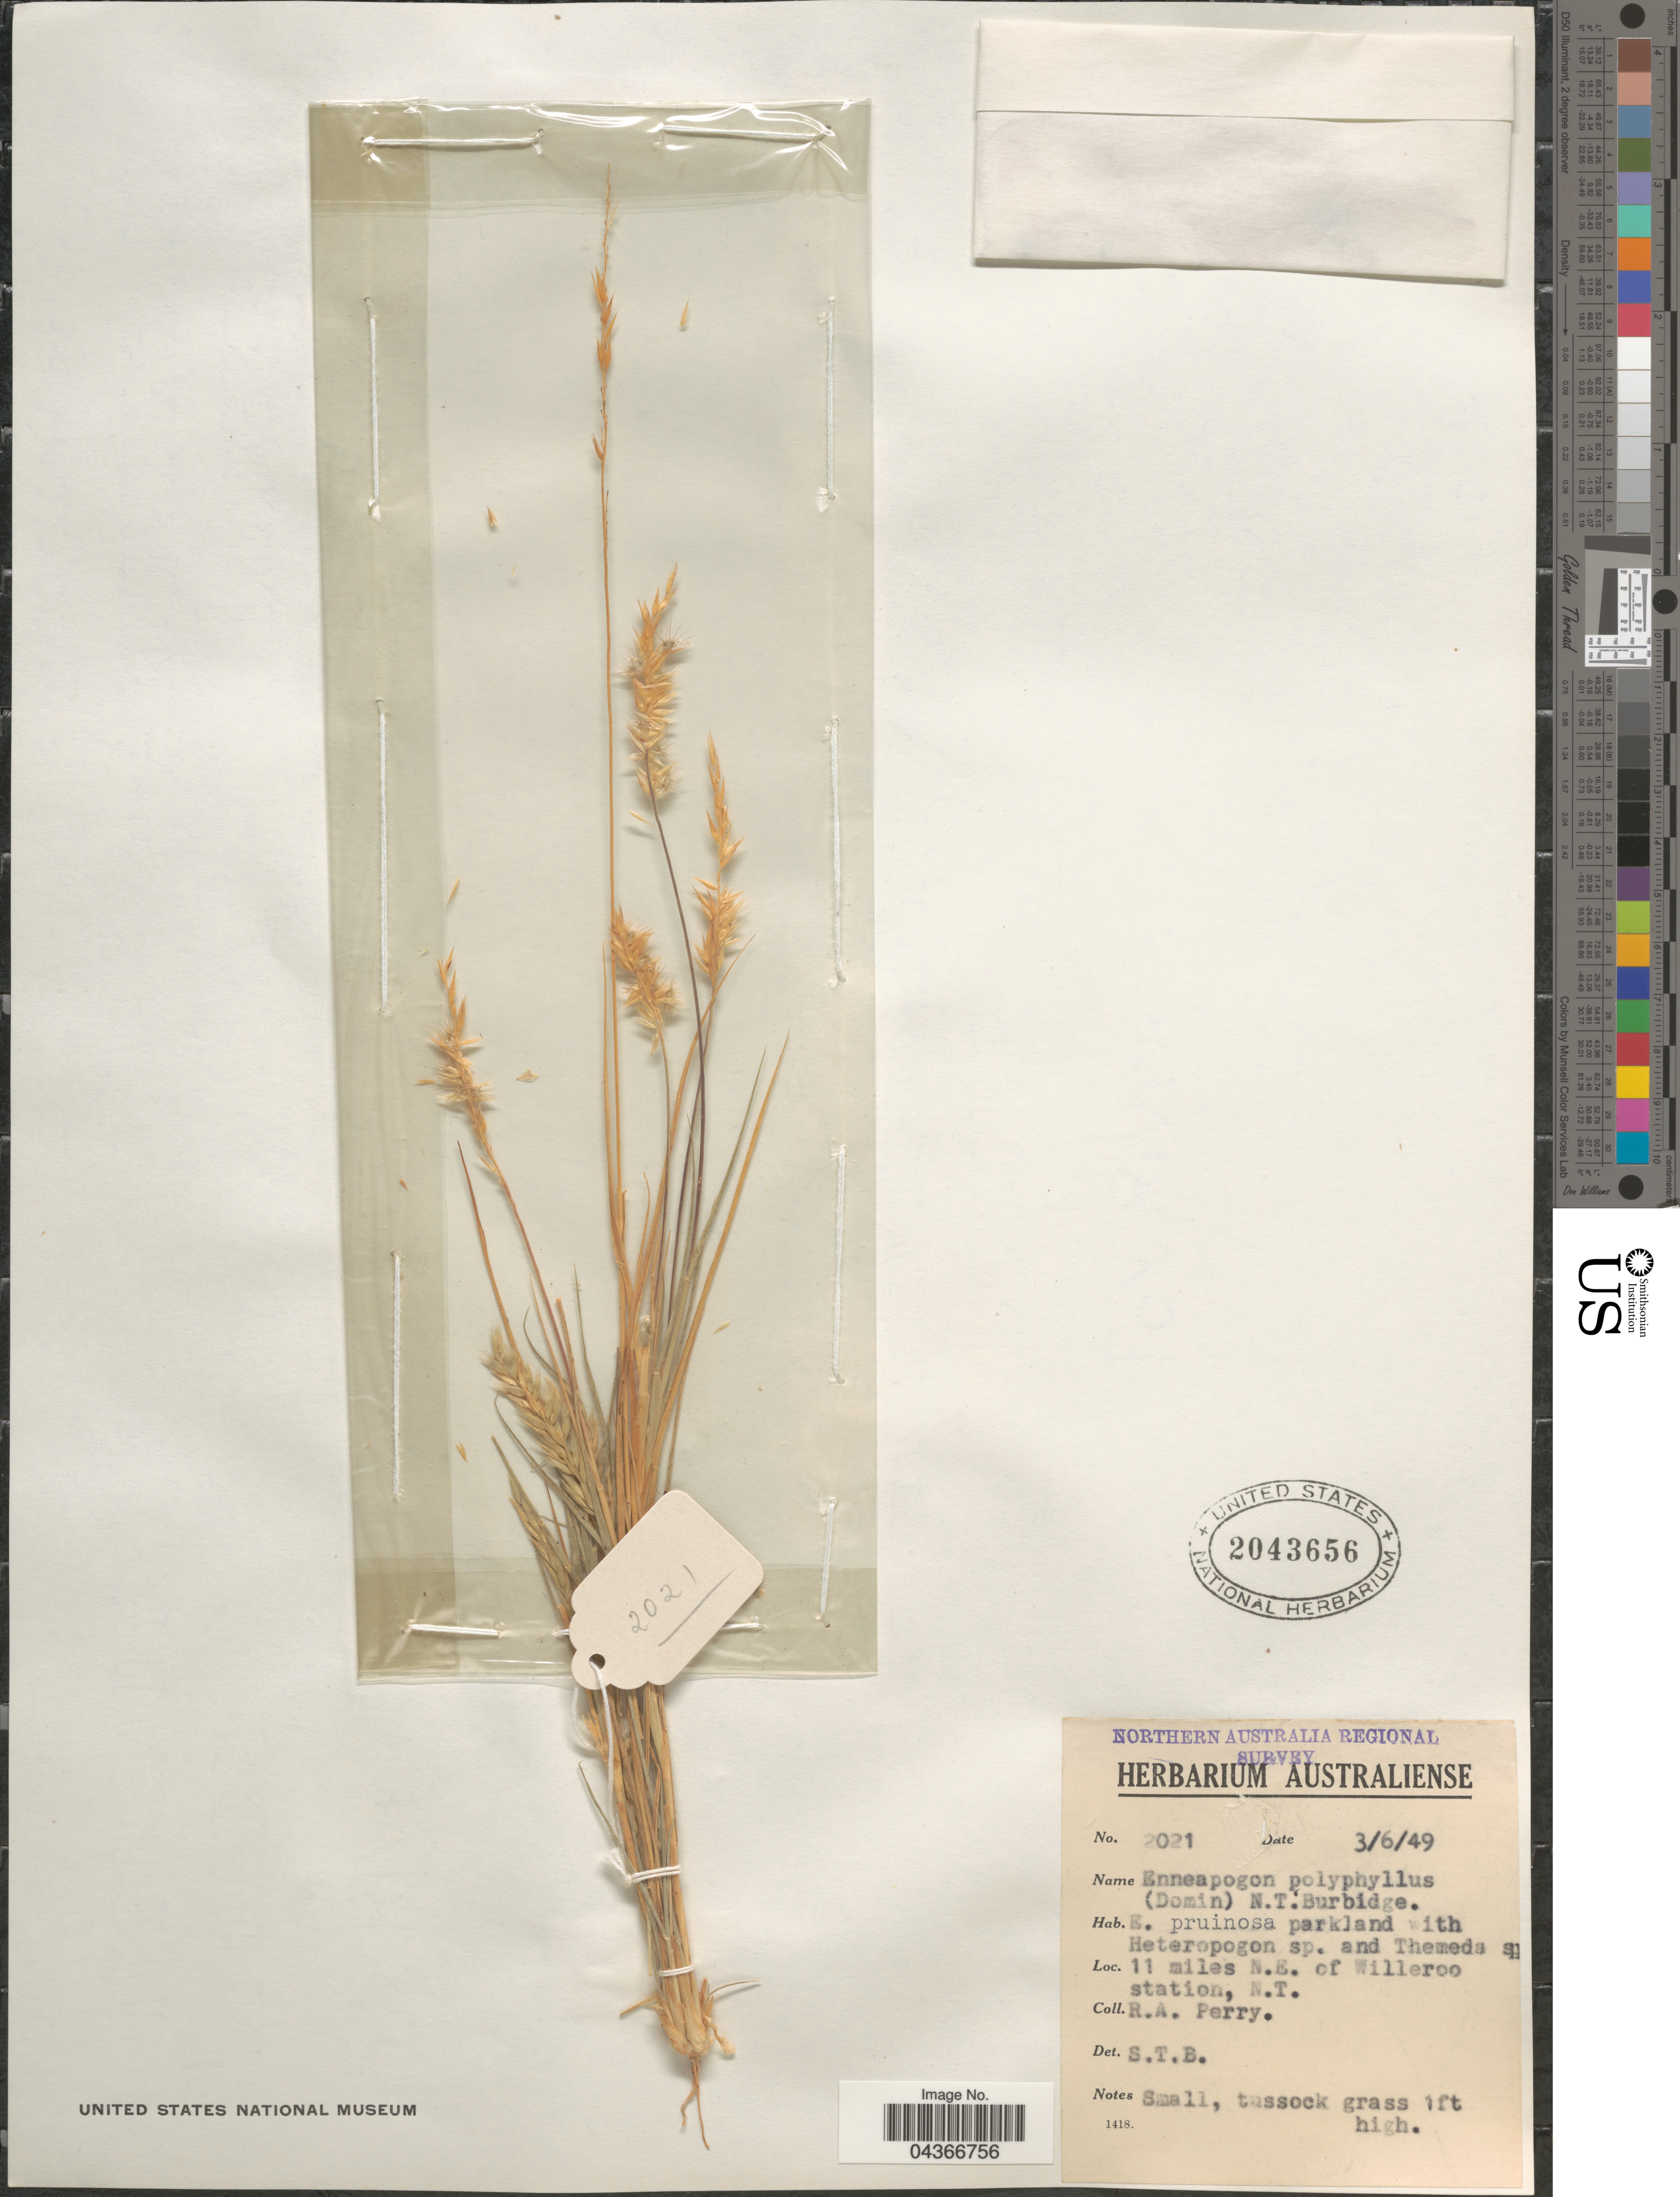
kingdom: Plantae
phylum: Tracheophyta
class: Liliopsida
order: Poales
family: Poaceae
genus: Enneapogon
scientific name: Enneapogon polyphyllus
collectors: Perry, R. A.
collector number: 2021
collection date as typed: Transcribed d/m/y: 3/6/49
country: Australia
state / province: Northern Territory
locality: Northern Australia Regional Survey. 11 miles N.E. of Willeroo station, N.T.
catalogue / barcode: US 2043656